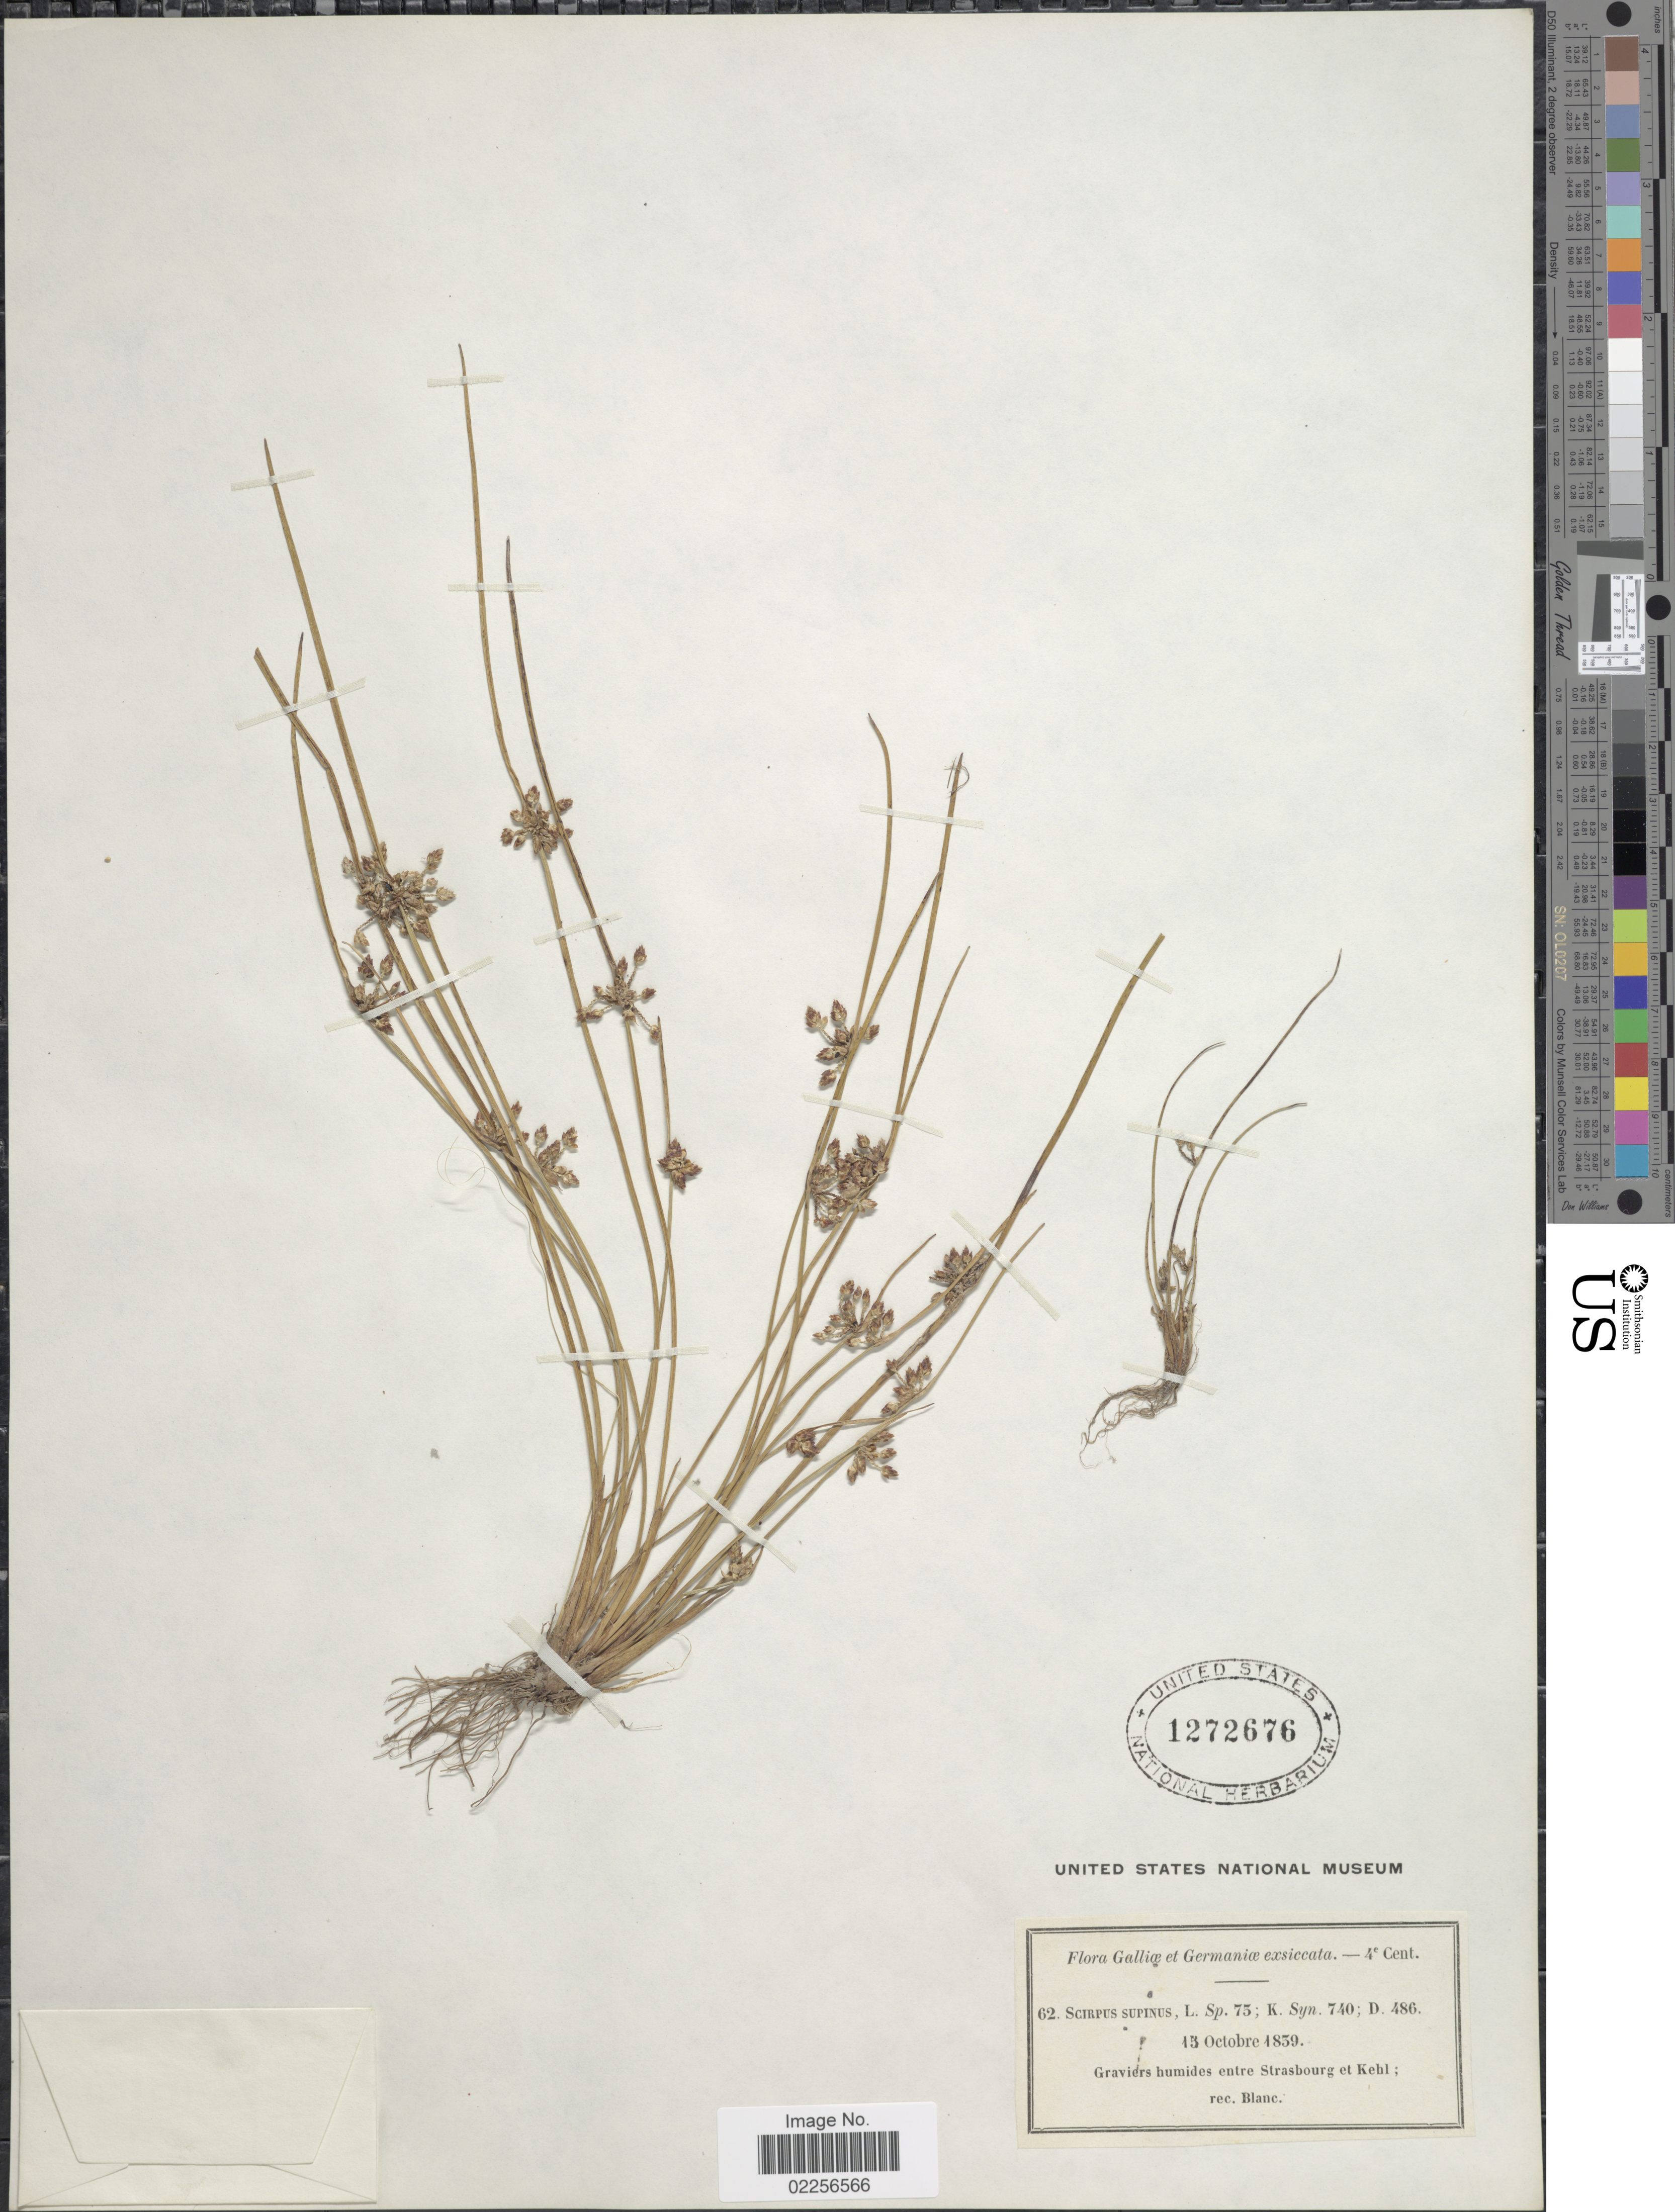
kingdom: Plantae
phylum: Tracheophyta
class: Liliopsida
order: Poales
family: Cyperaceae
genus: Schoenoplectus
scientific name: Schoenoplectus supinus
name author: (L.) Palla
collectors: Blanc.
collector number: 62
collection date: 1859-10-15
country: Germany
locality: Galliae et Germaniae, entre Strasbourg et Kehl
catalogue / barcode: US 1272676